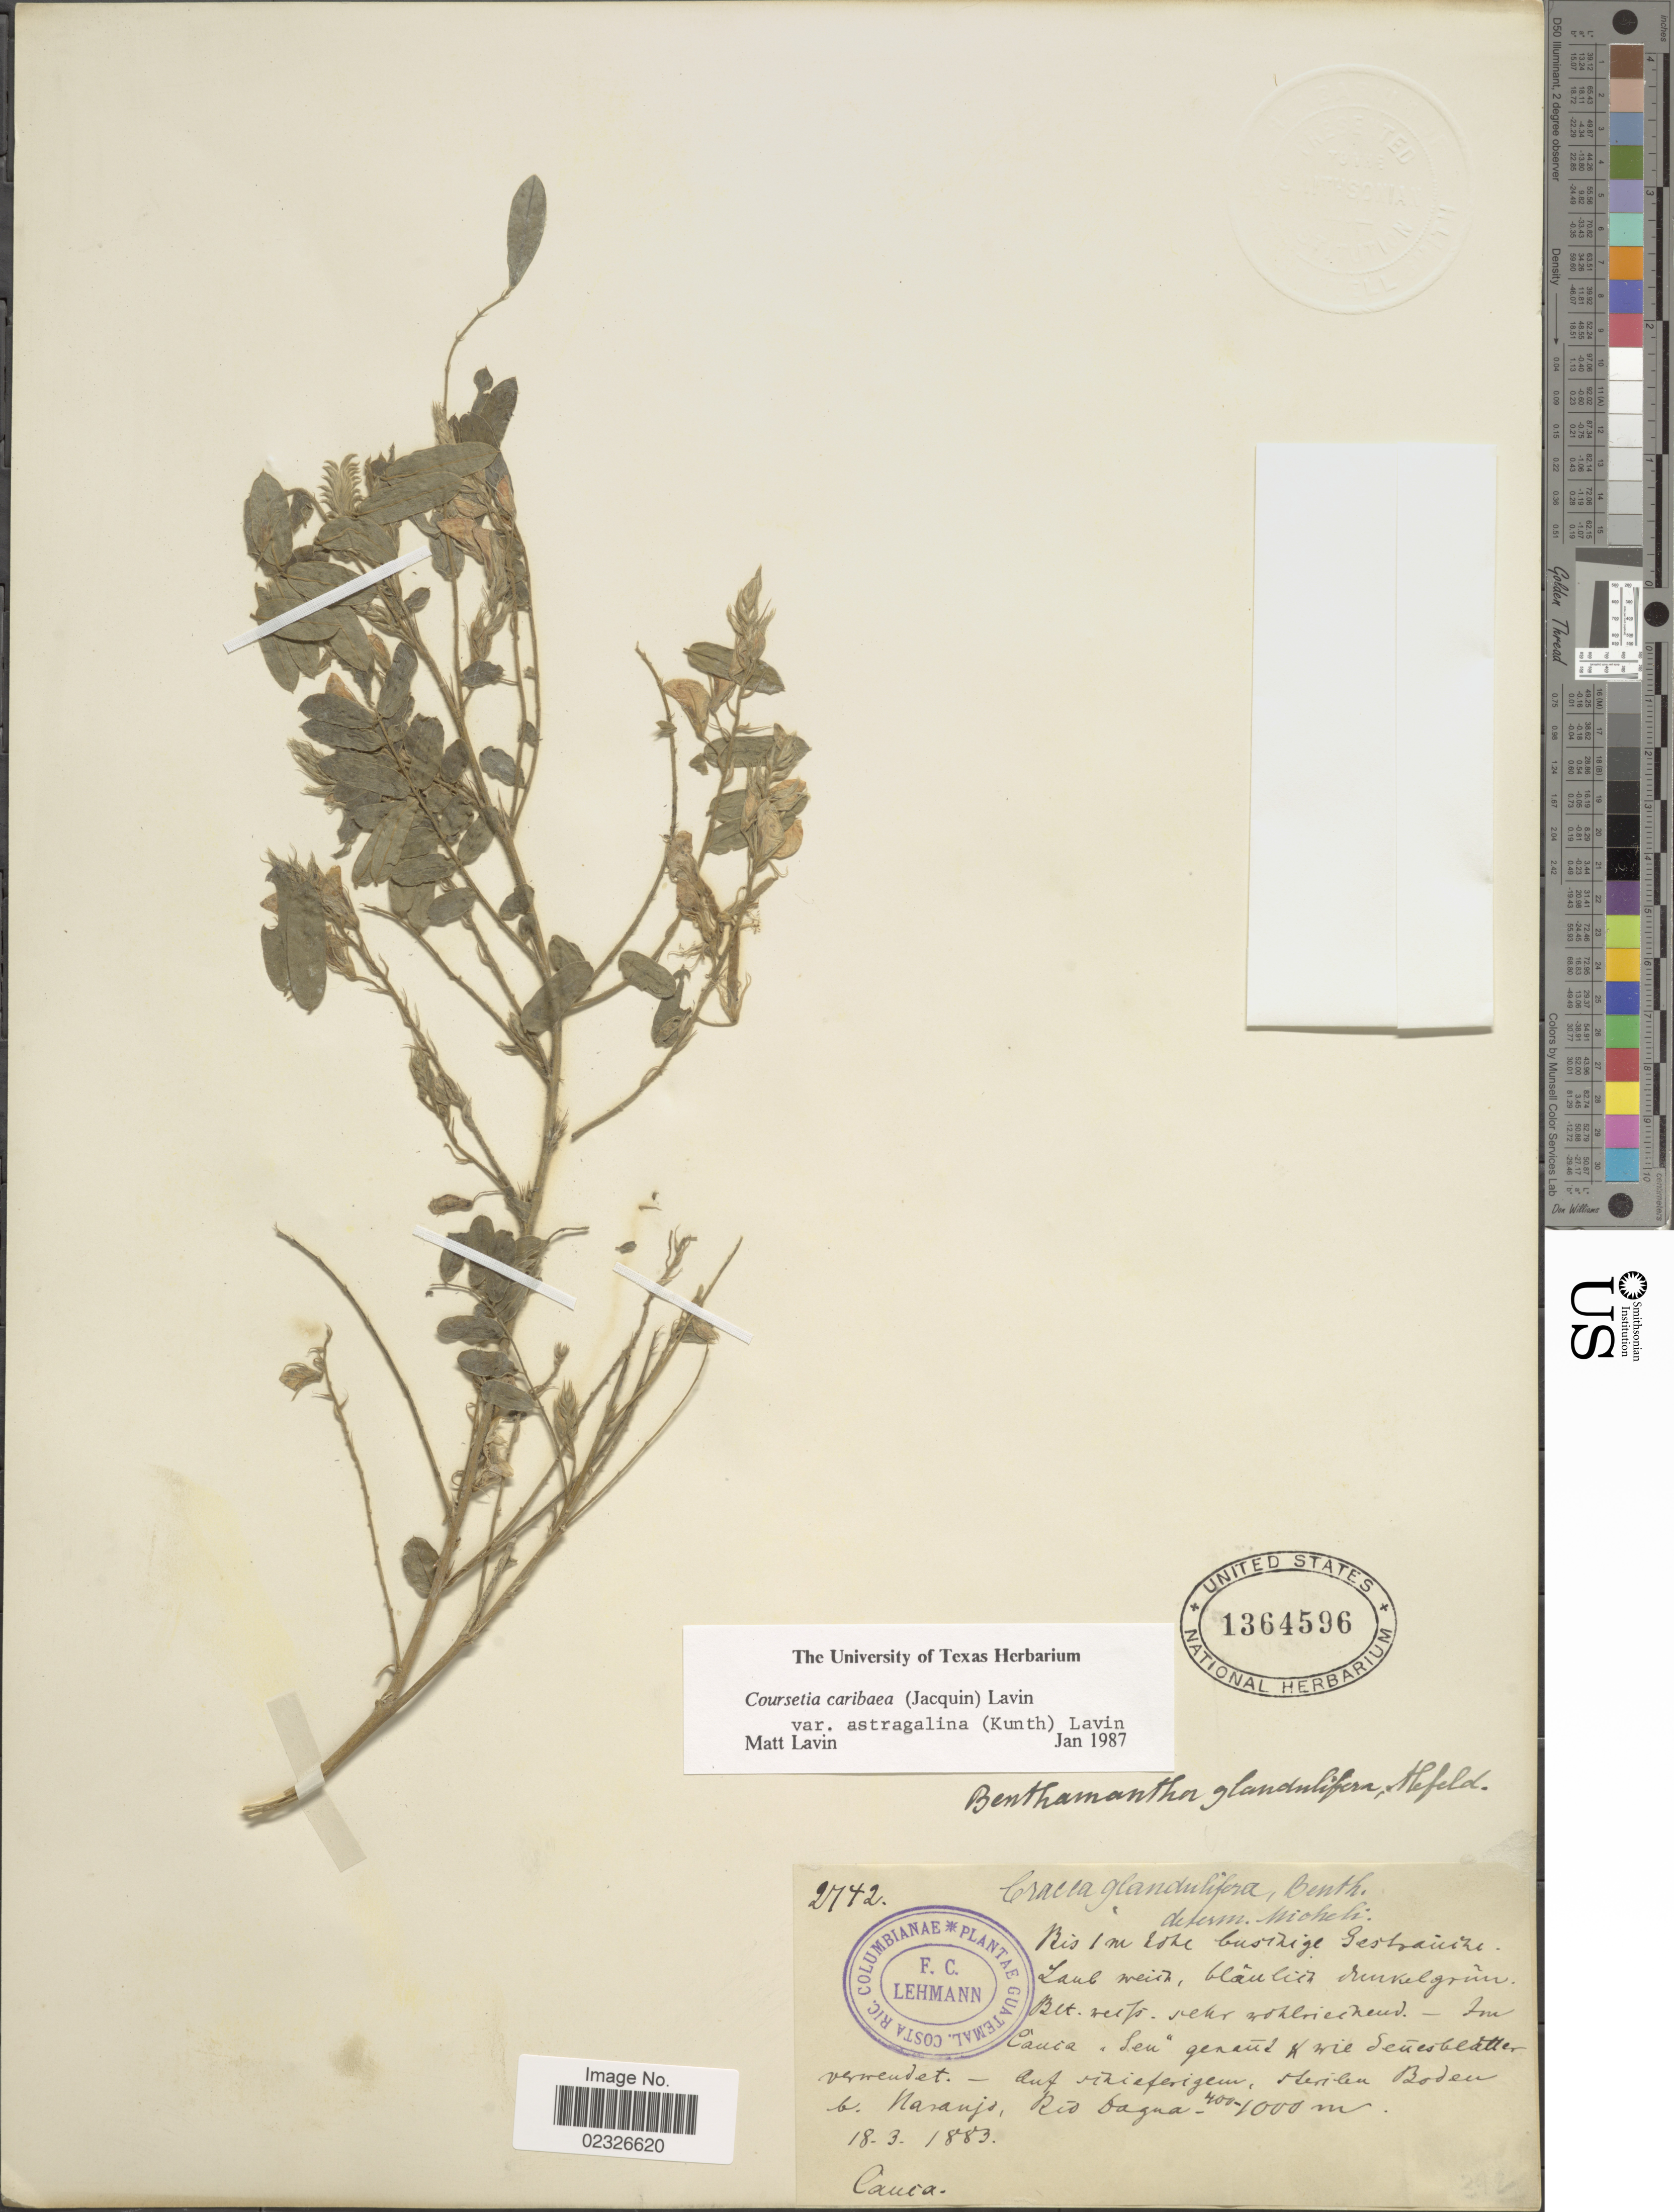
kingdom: Plantae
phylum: Tracheophyta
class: Magnoliopsida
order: Fabales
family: Fabaceae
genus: Coursetia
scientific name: Coursetia caribaea var. astragalina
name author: (Kunth) Lavin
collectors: F. C. Lehmann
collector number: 2742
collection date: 1883-03-18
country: Colombia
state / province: Cauca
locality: Auf schieferigem, sterilen Boden b. Naranjo, Rio Dagua. Cauca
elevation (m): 400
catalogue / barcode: US 1364596